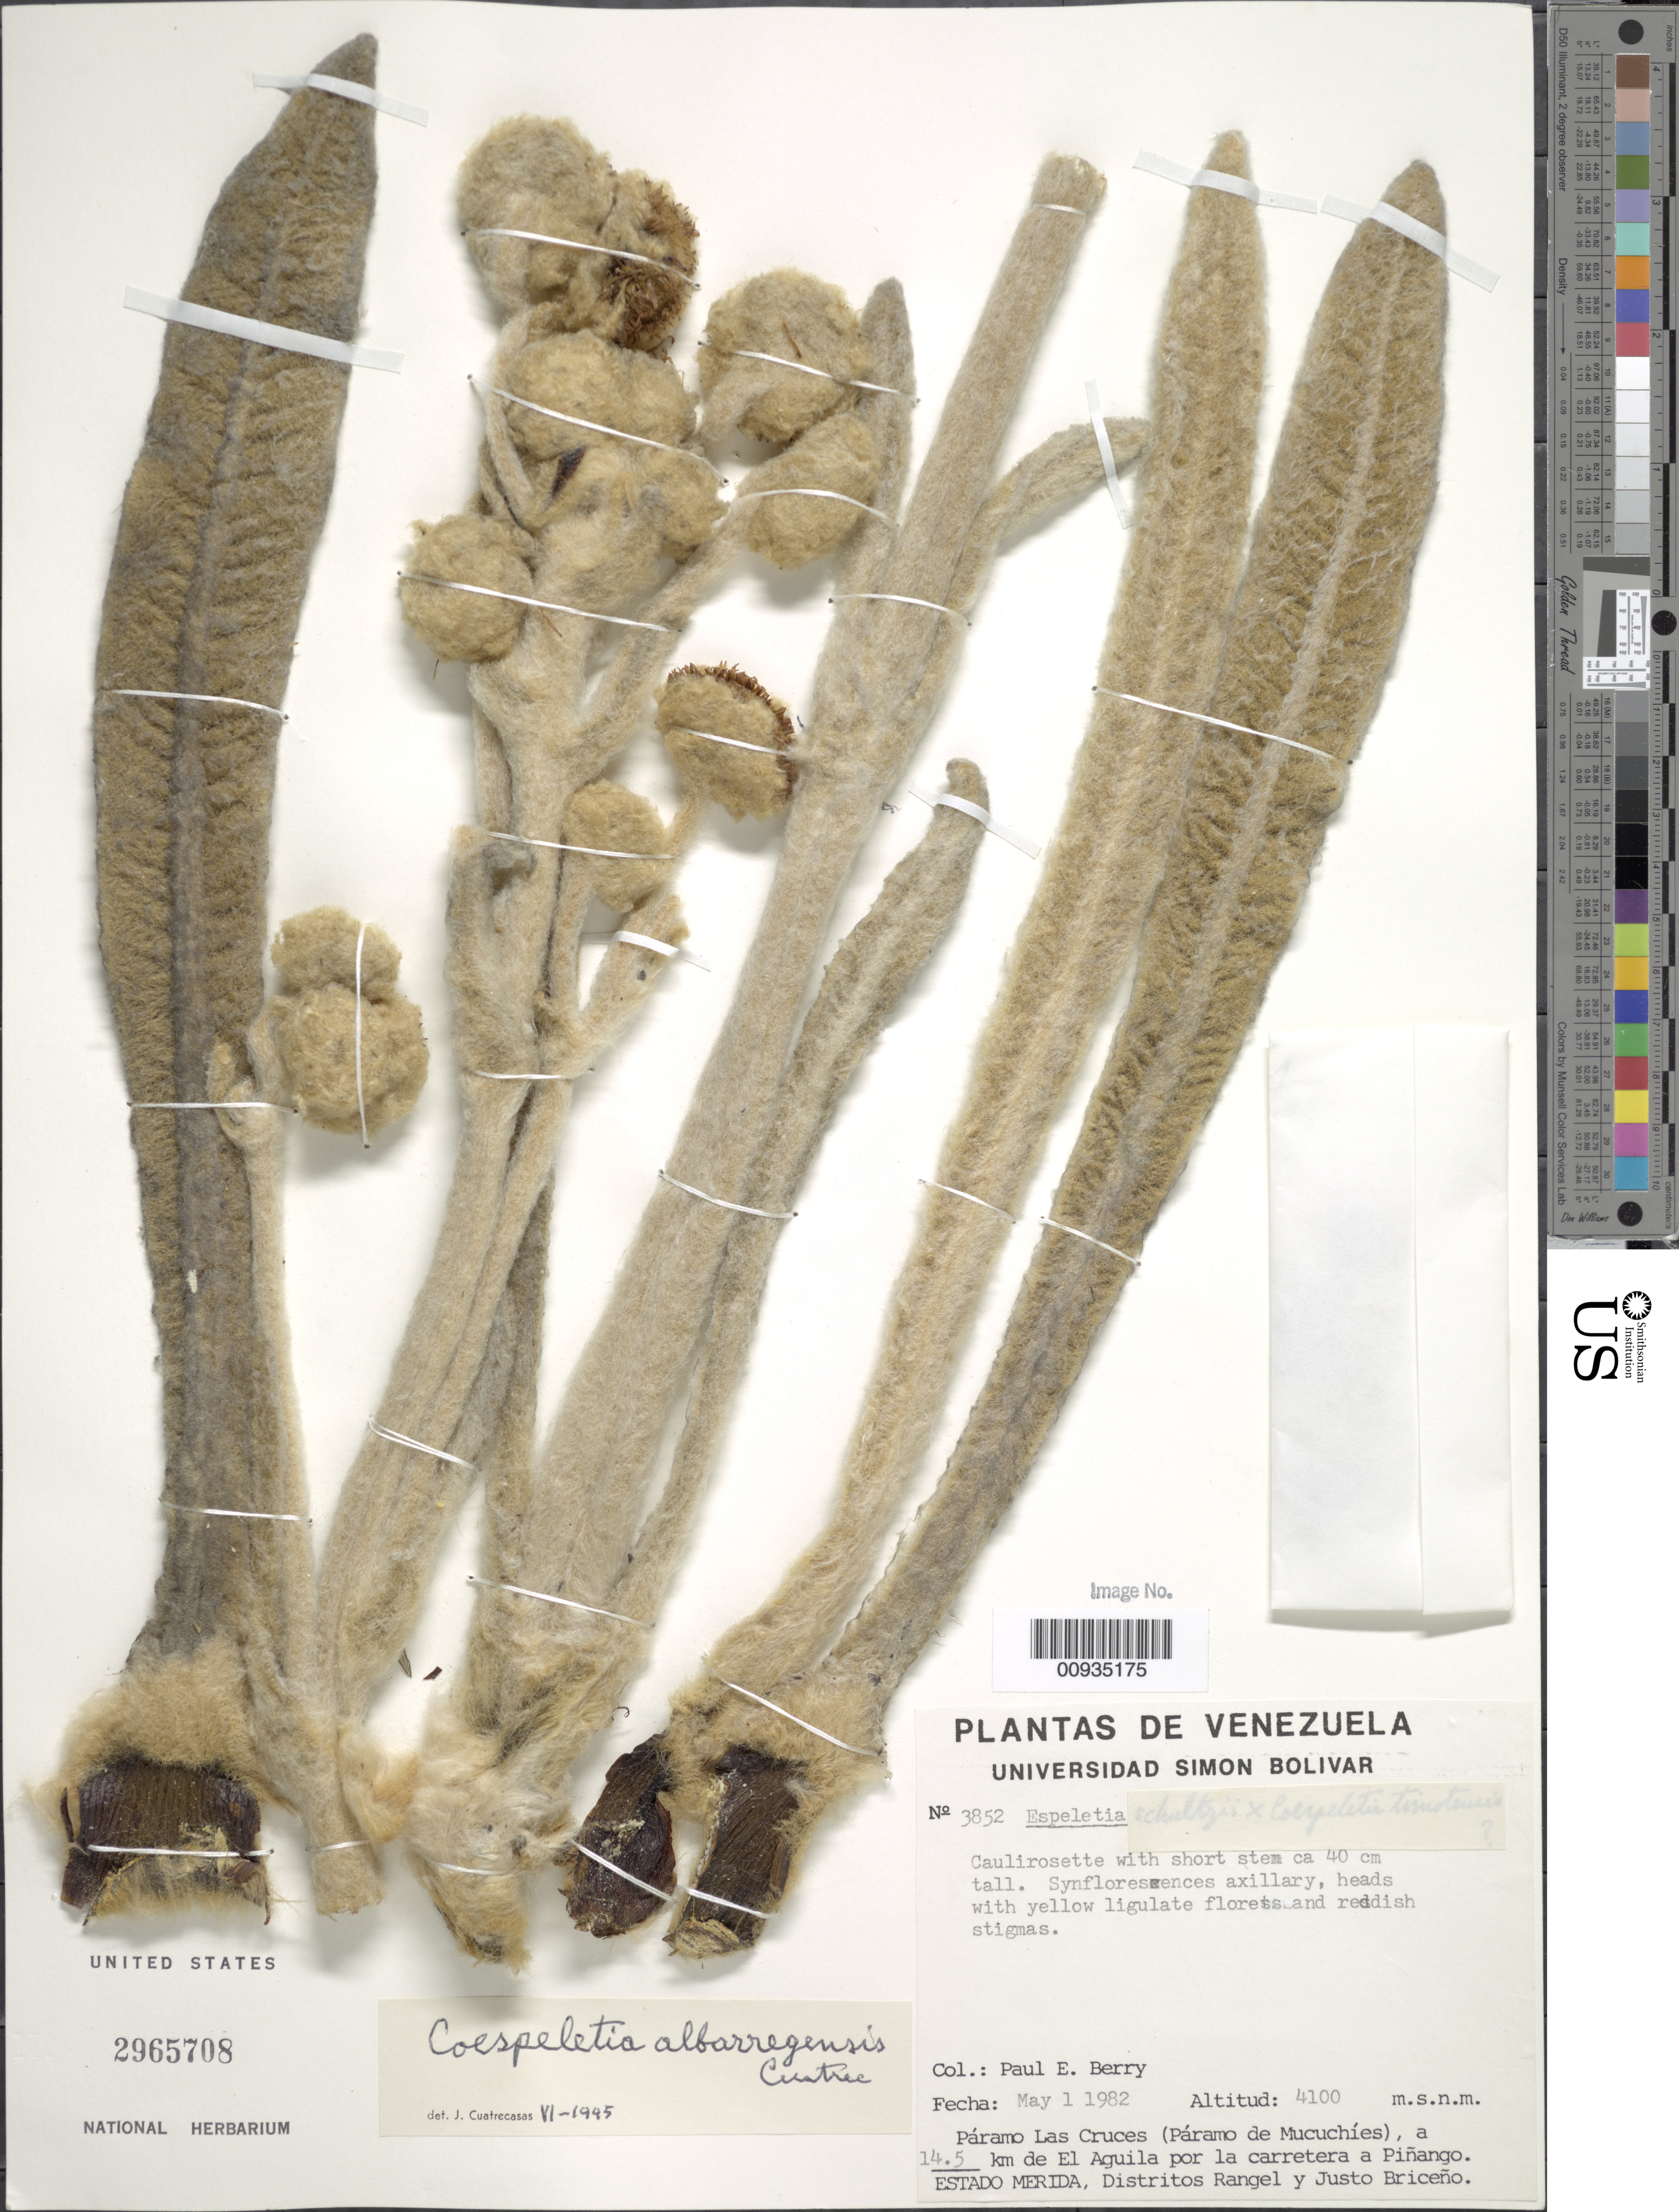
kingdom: Plantae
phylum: Tracheophyta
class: Magnoliopsida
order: Asterales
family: Asteraceae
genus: Coespeletia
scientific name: Coespeletia albarregensis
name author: Cuatrec.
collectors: P. E. Berry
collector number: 3852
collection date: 1982-05-01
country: Venezuela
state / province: Mérida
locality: Páramo de Las Cruces (Páramo de Mucuchíes). A 14.5 km de El Águila por la carretera a Piñango. Distritos Rangel y Justo Briceño.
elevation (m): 4100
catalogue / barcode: US 2965708